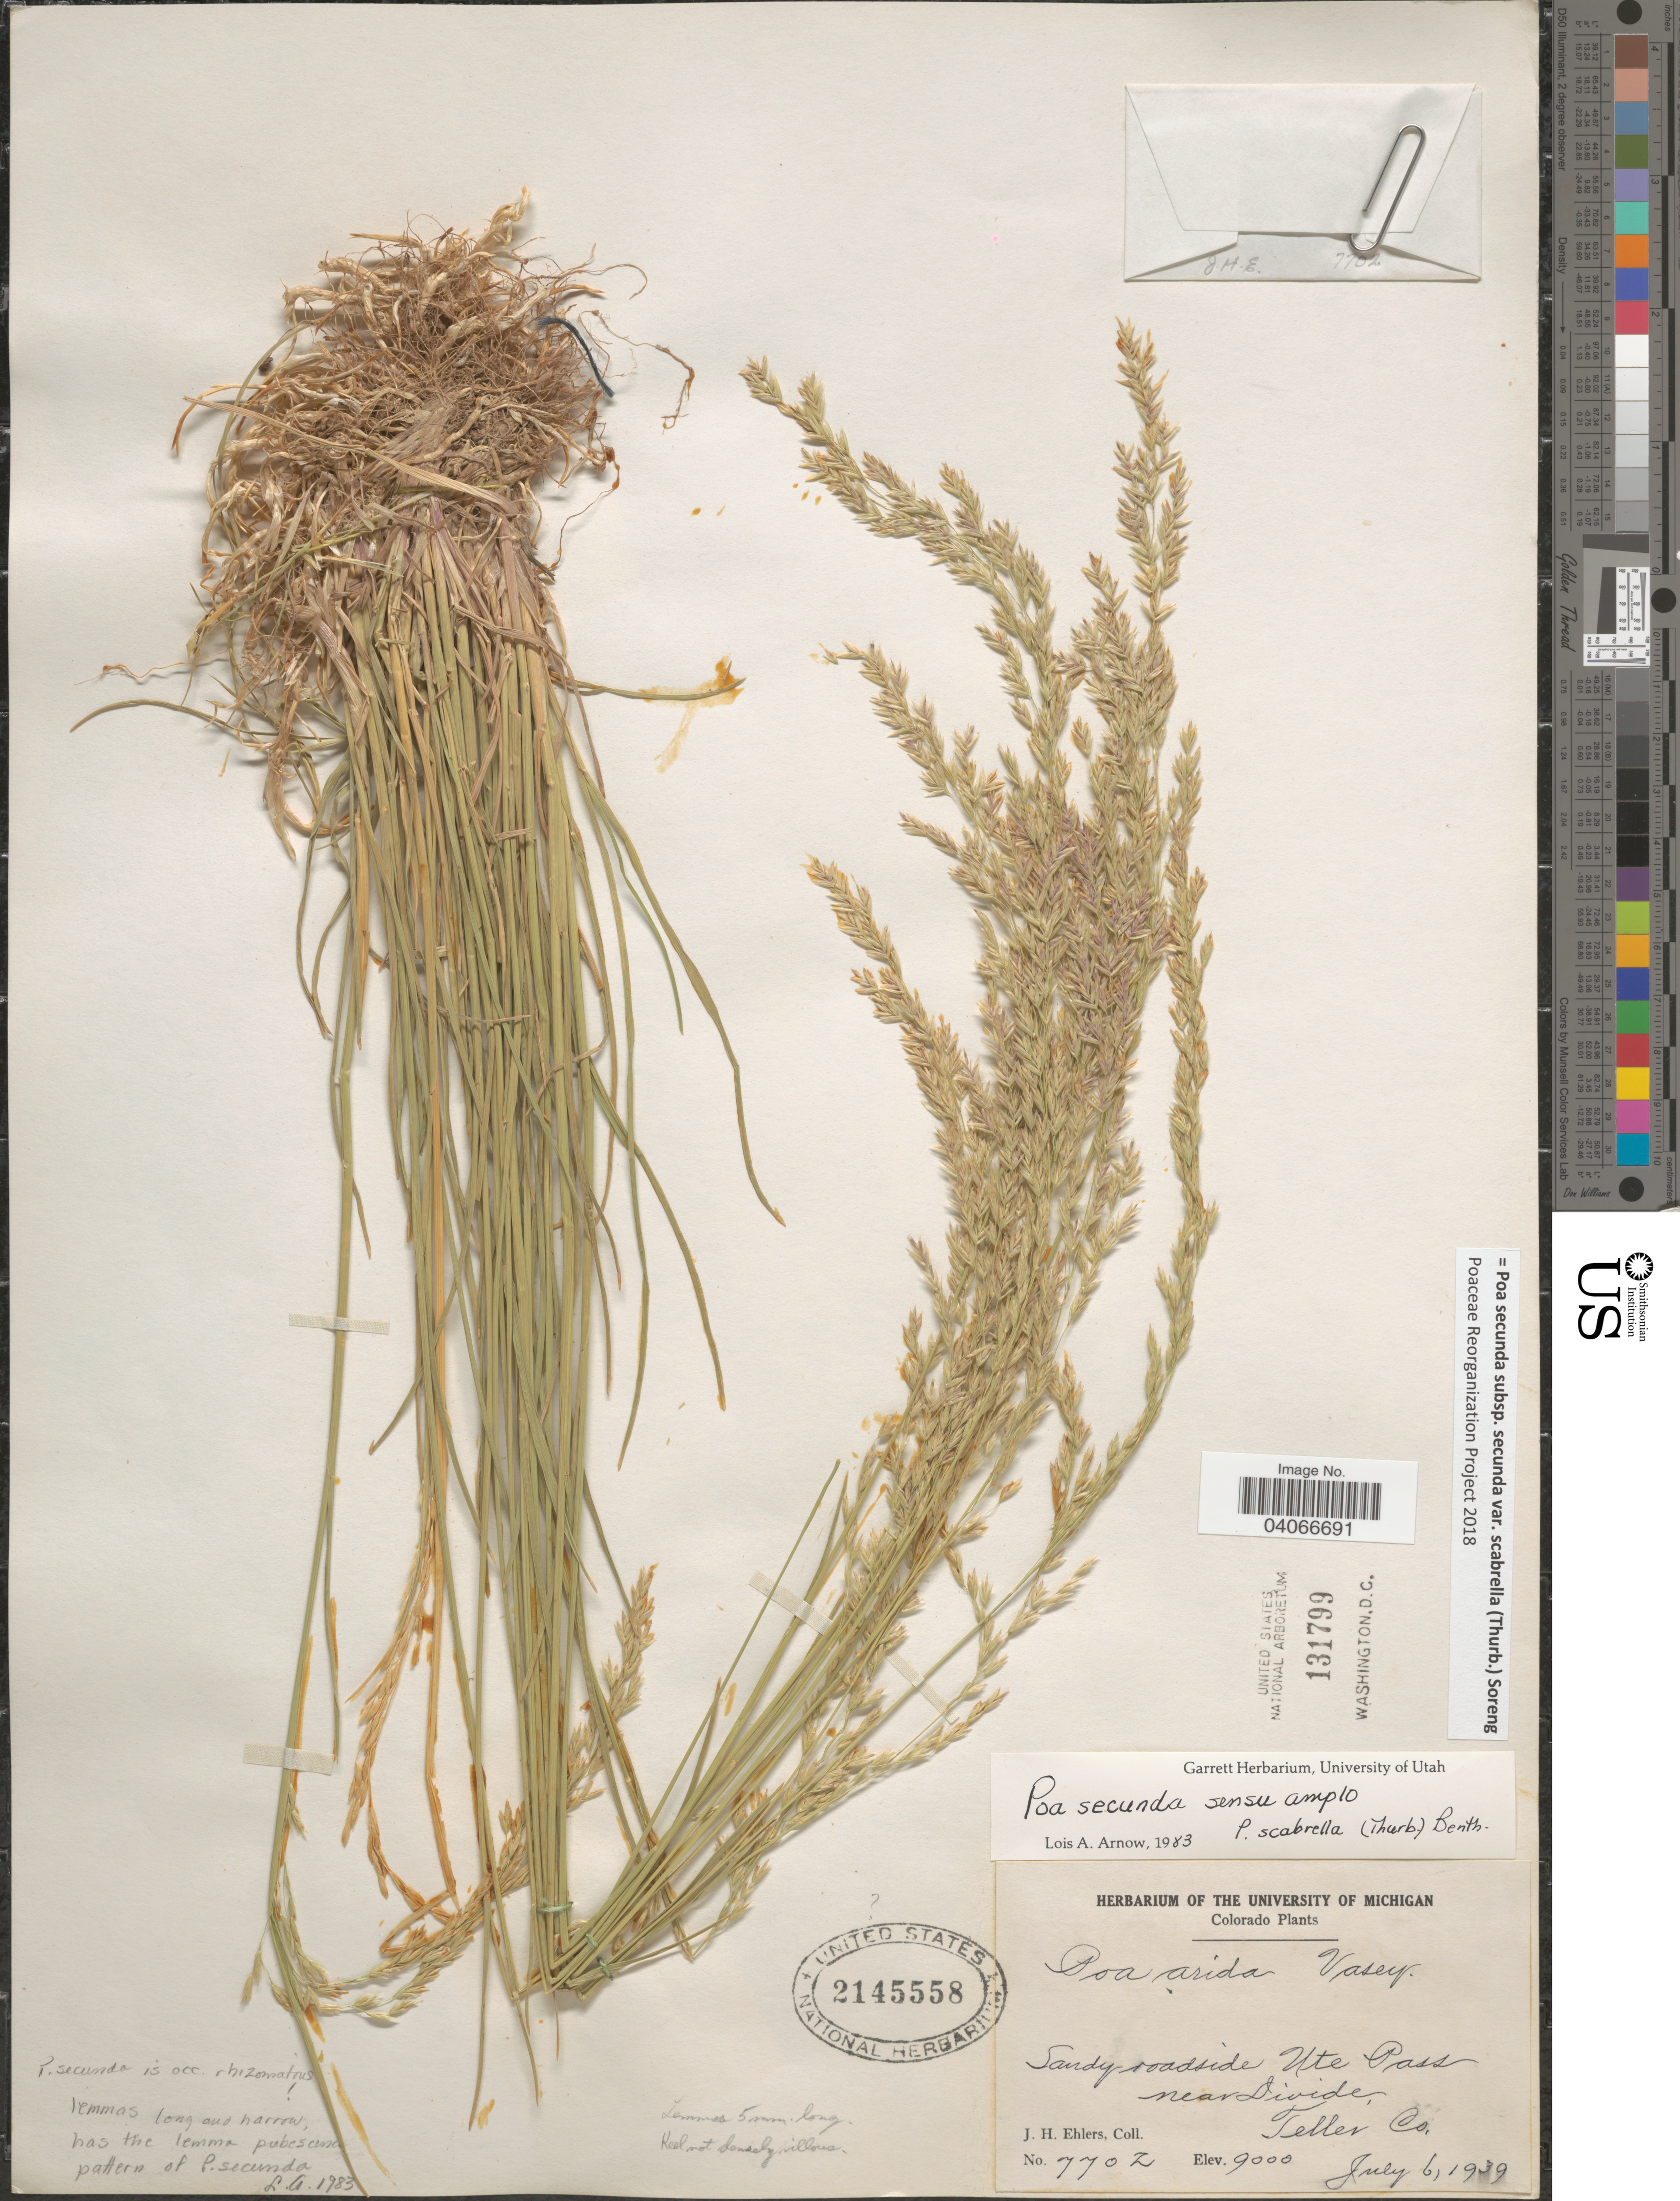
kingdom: Plantae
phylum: Tracheophyta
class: Liliopsida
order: Poales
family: Poaceae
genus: Poa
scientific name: Poa secunda subsp. secunda var. scabrella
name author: (Thurb.) Soreng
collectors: J. H. Ehlers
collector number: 7702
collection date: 1939-07-06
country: United States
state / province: Colorado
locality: Sandy roadside Ute Pass near Divide, Teller Co.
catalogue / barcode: US 2145558